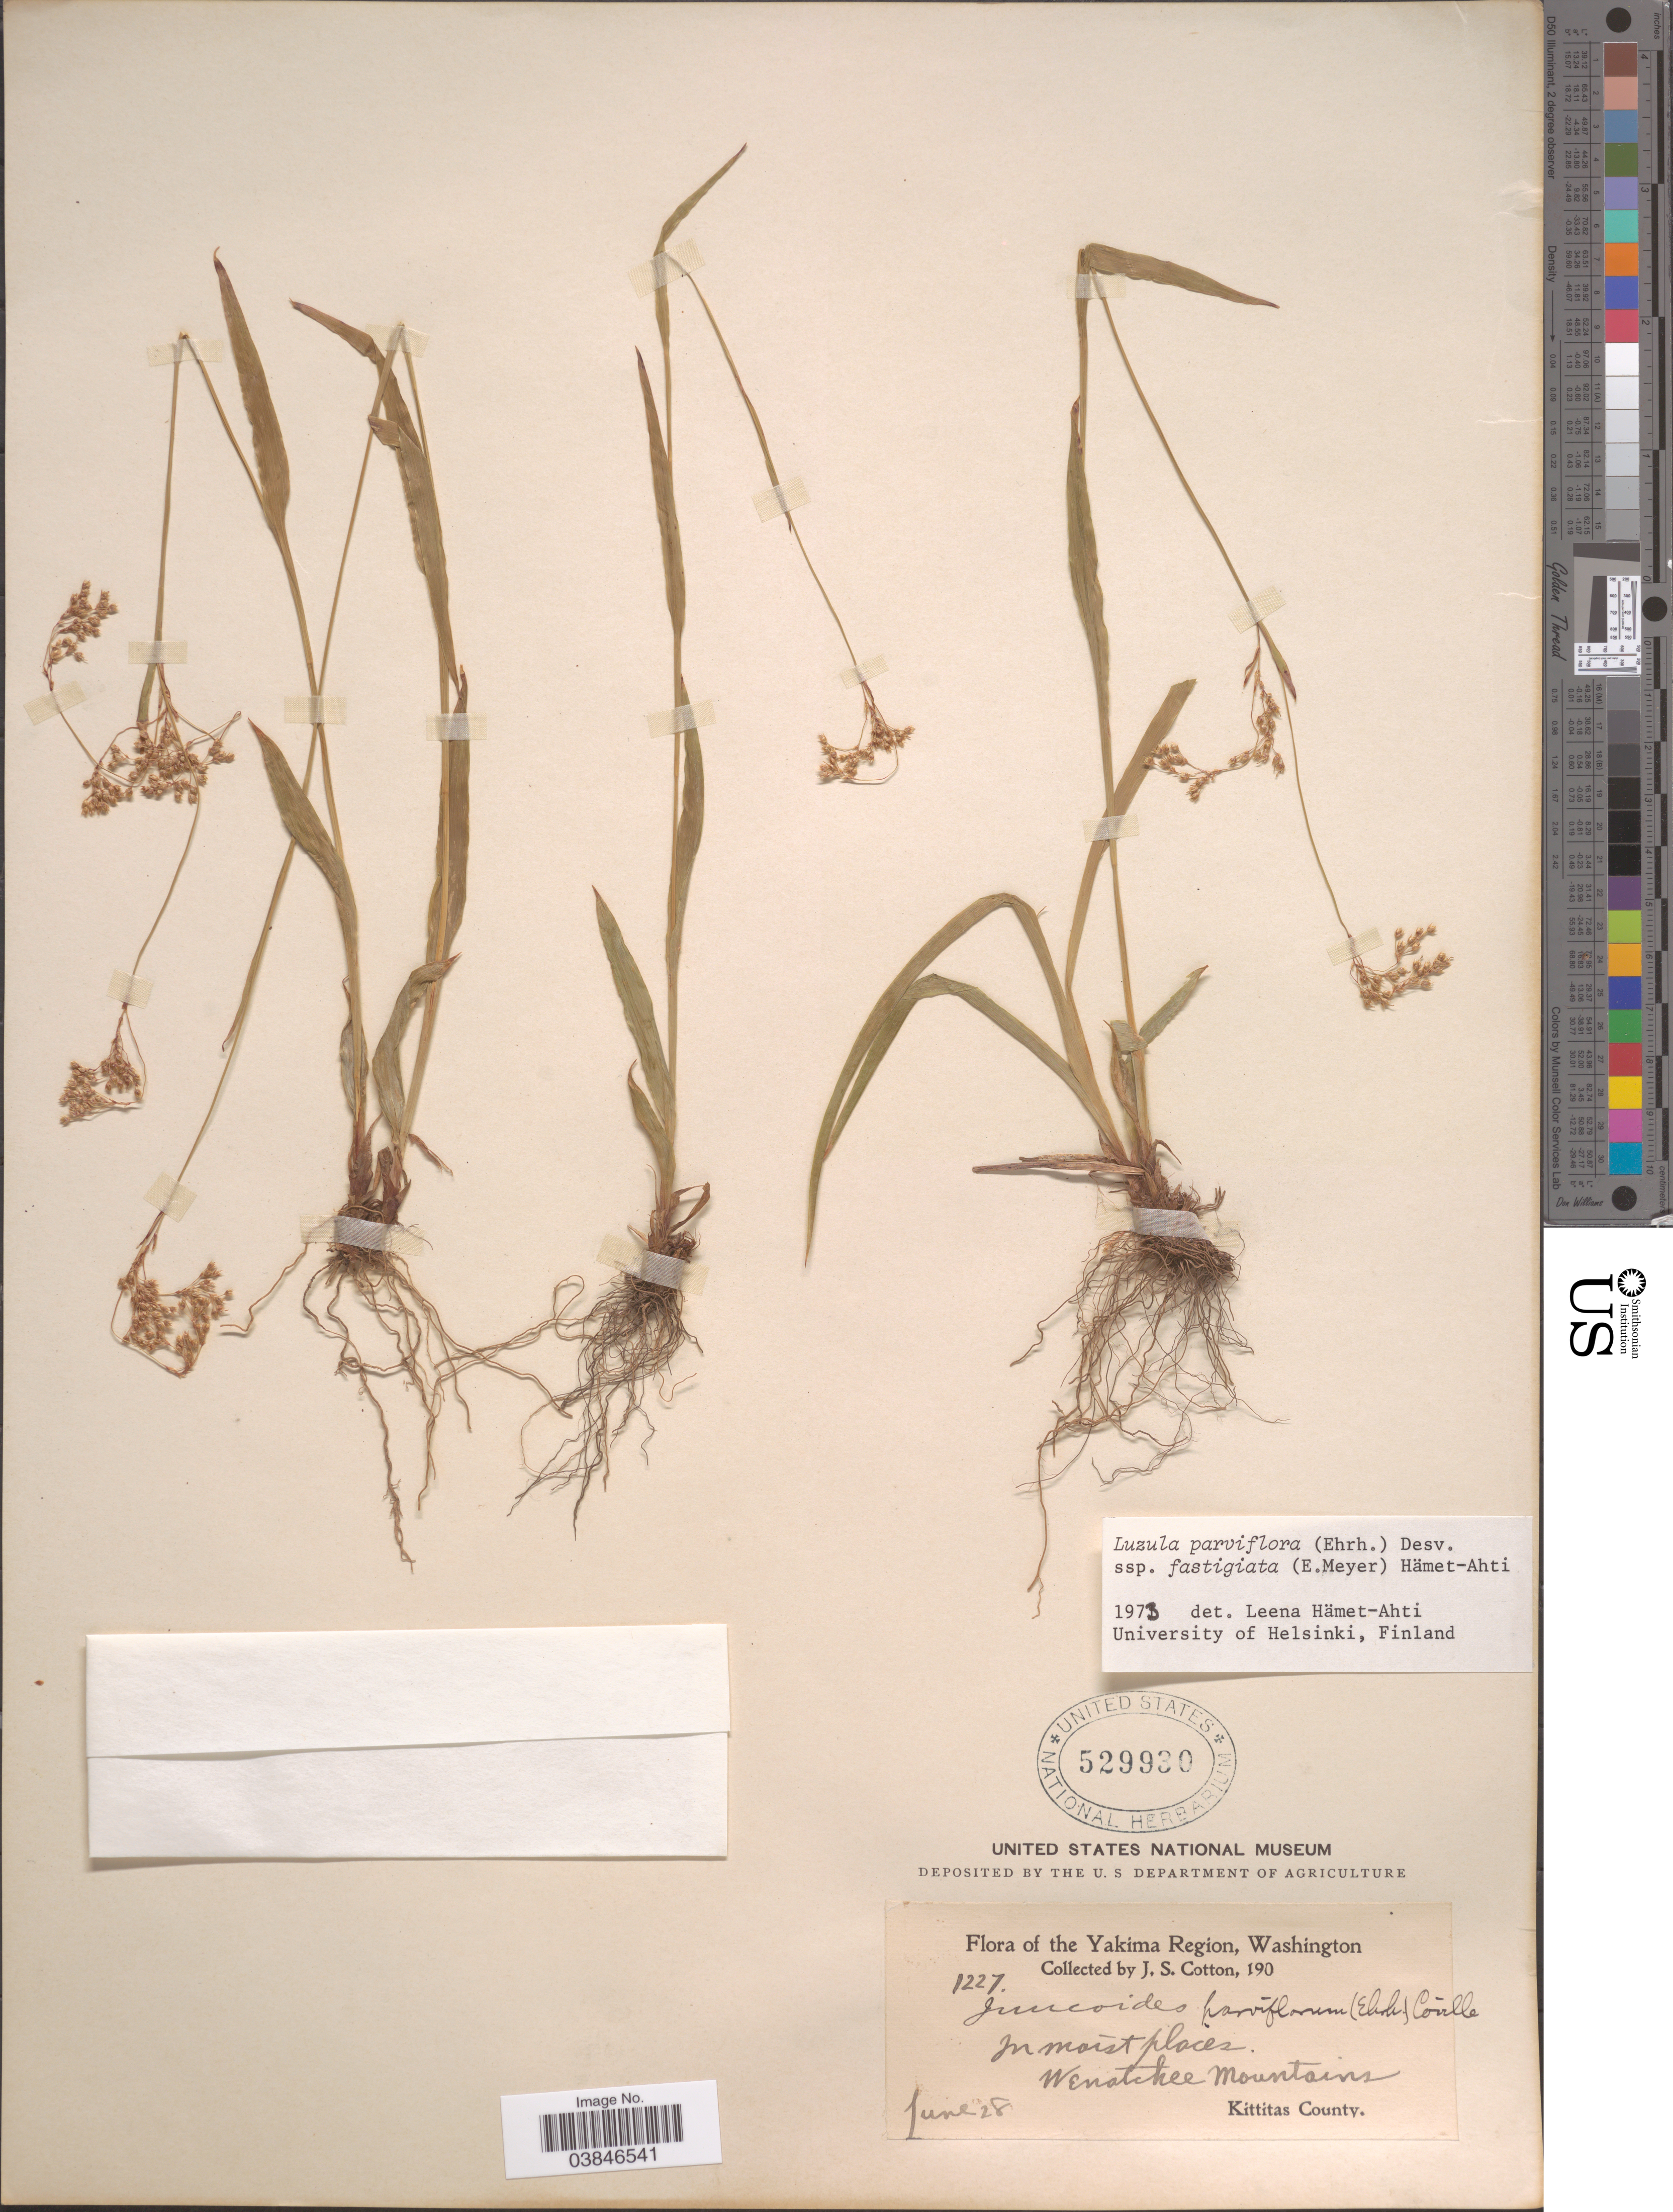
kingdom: Plantae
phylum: Tracheophyta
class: Liliopsida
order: Poales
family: Juncaceae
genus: Luzula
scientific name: Luzula parviflora subsp. fastigiata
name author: Buchenau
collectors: J. S. Cotton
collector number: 1227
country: United States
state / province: Washington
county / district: Kittitas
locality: Yakima Region. In moist places, Wenatchee Mountains. Kittitas County.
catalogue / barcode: US 529930